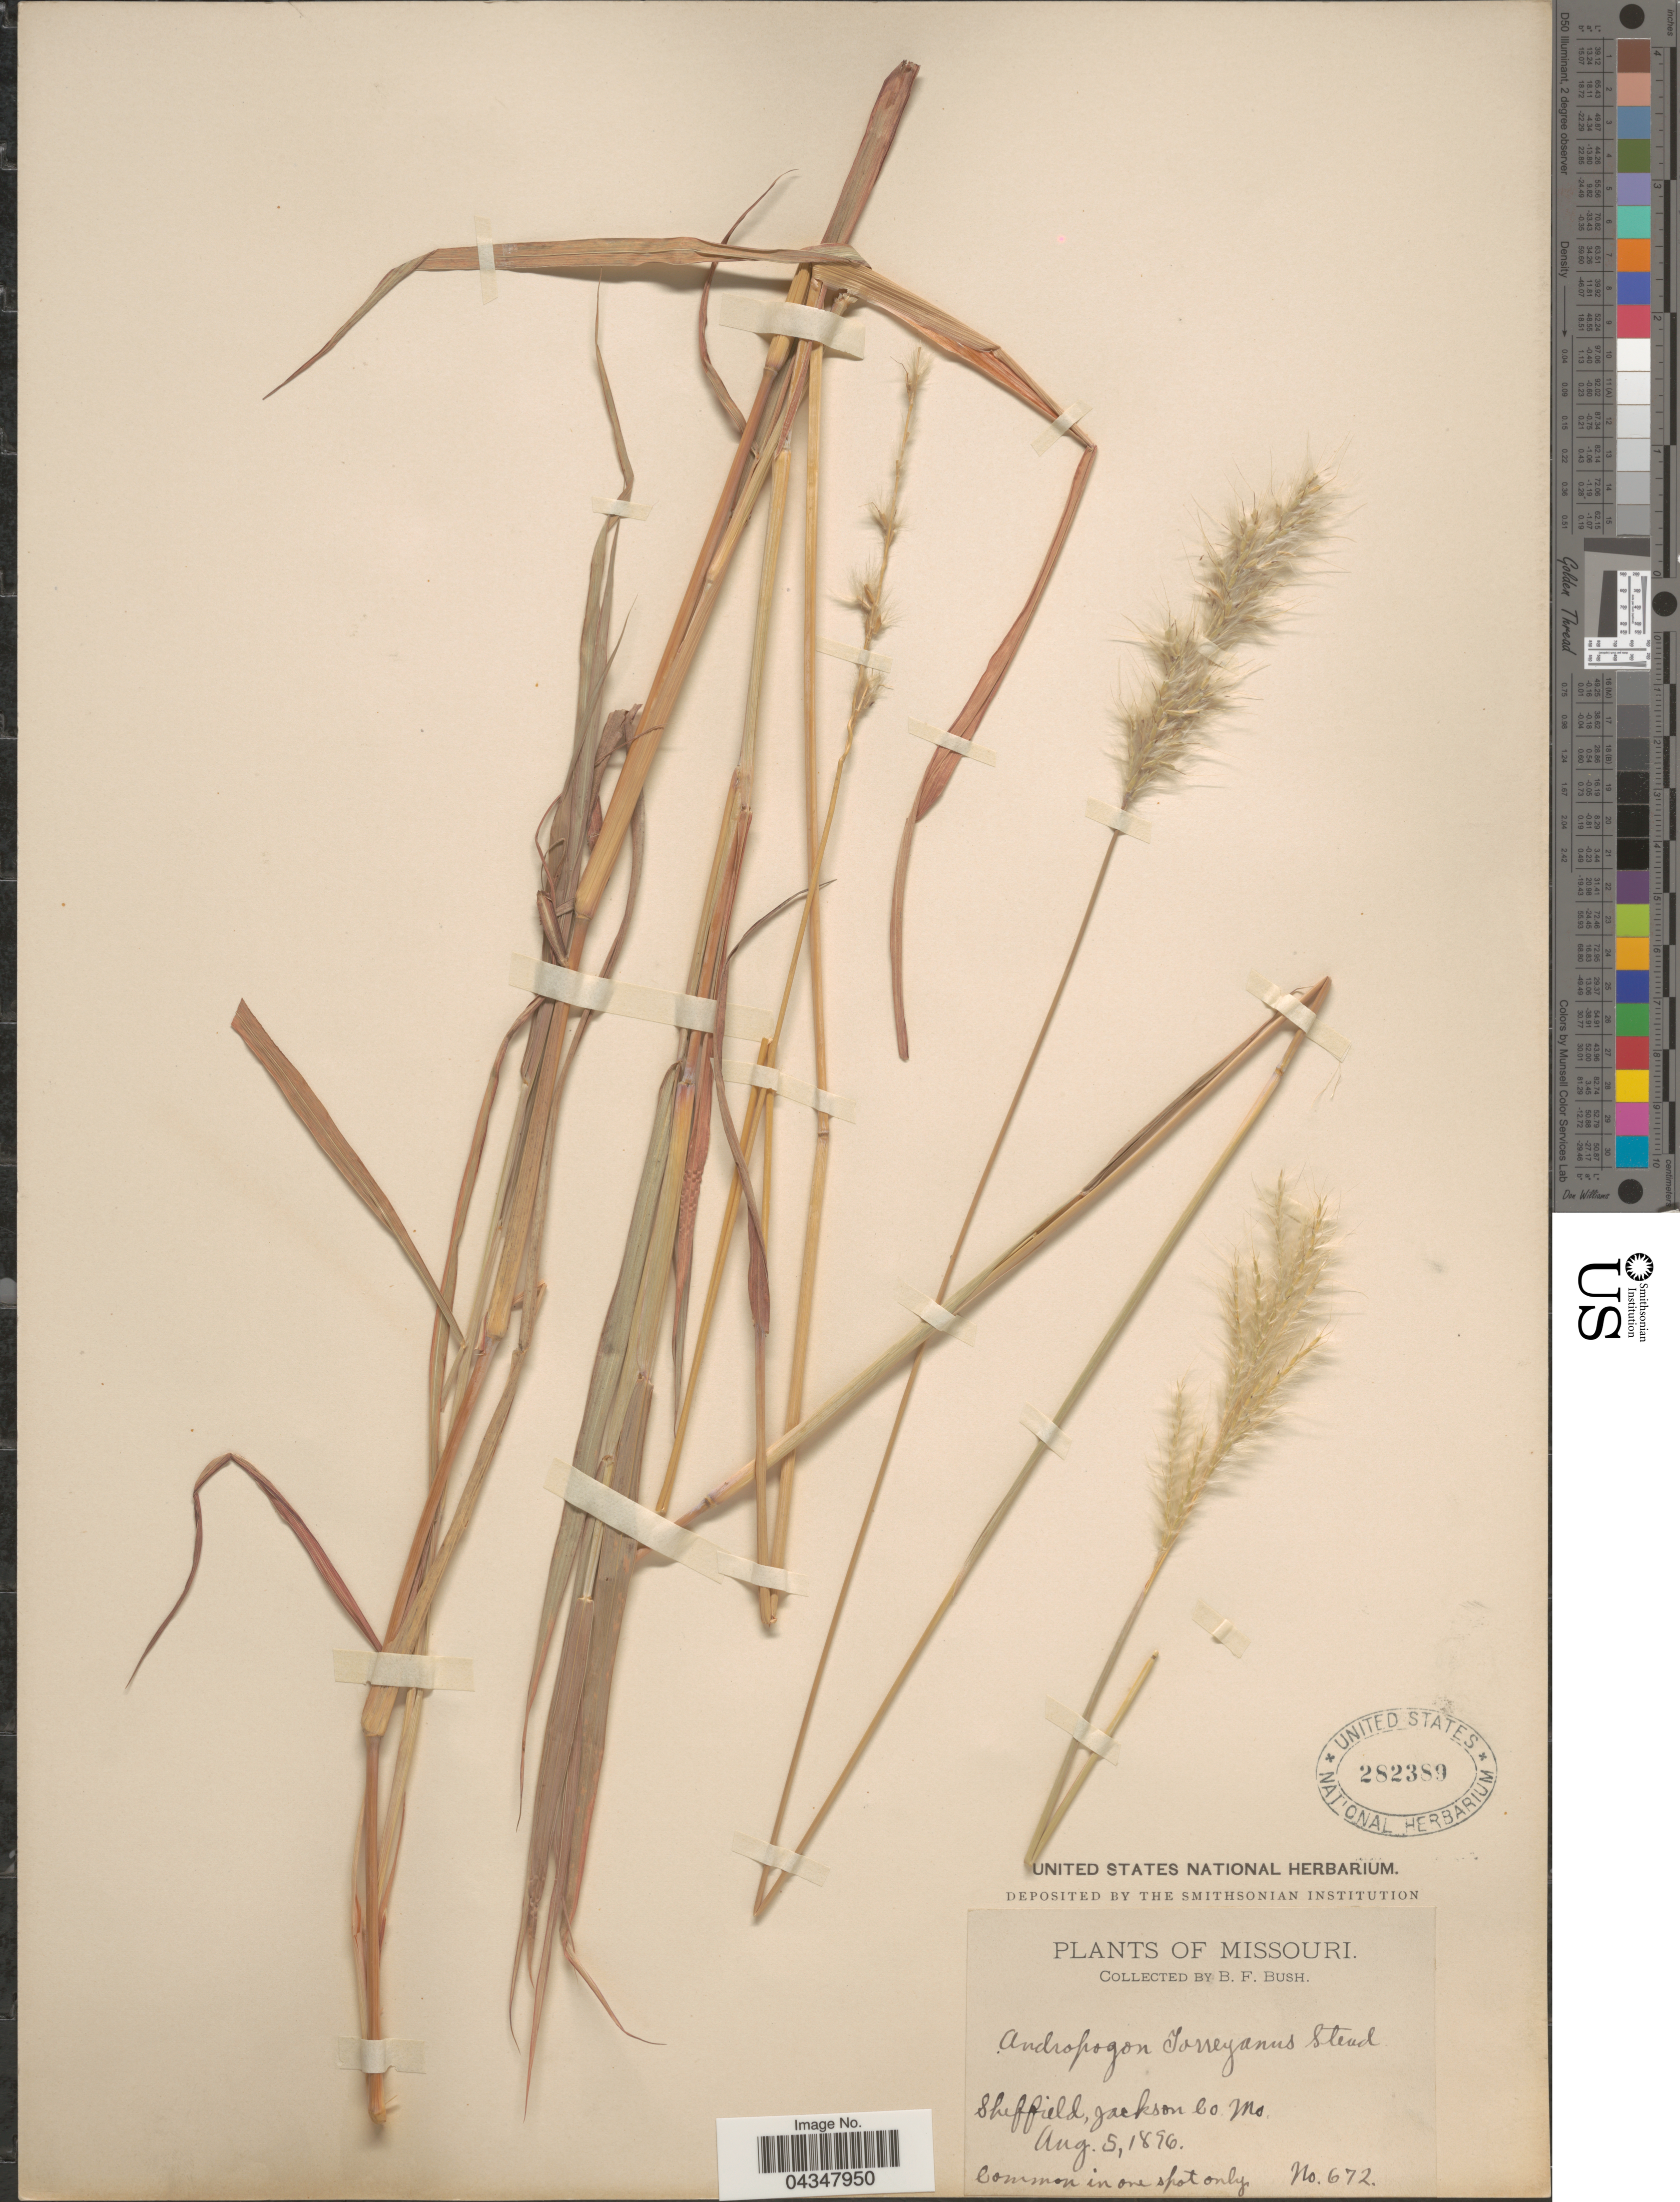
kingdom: Plantae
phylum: Tracheophyta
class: Liliopsida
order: Poales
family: Poaceae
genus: Bothriochloa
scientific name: Bothriochloa saccharoides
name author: (Sw.) Rydb.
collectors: B. F. Bush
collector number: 672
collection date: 1896-08-05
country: United States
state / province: Missouri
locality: Sheffield, Jackson Co.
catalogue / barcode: US 282389